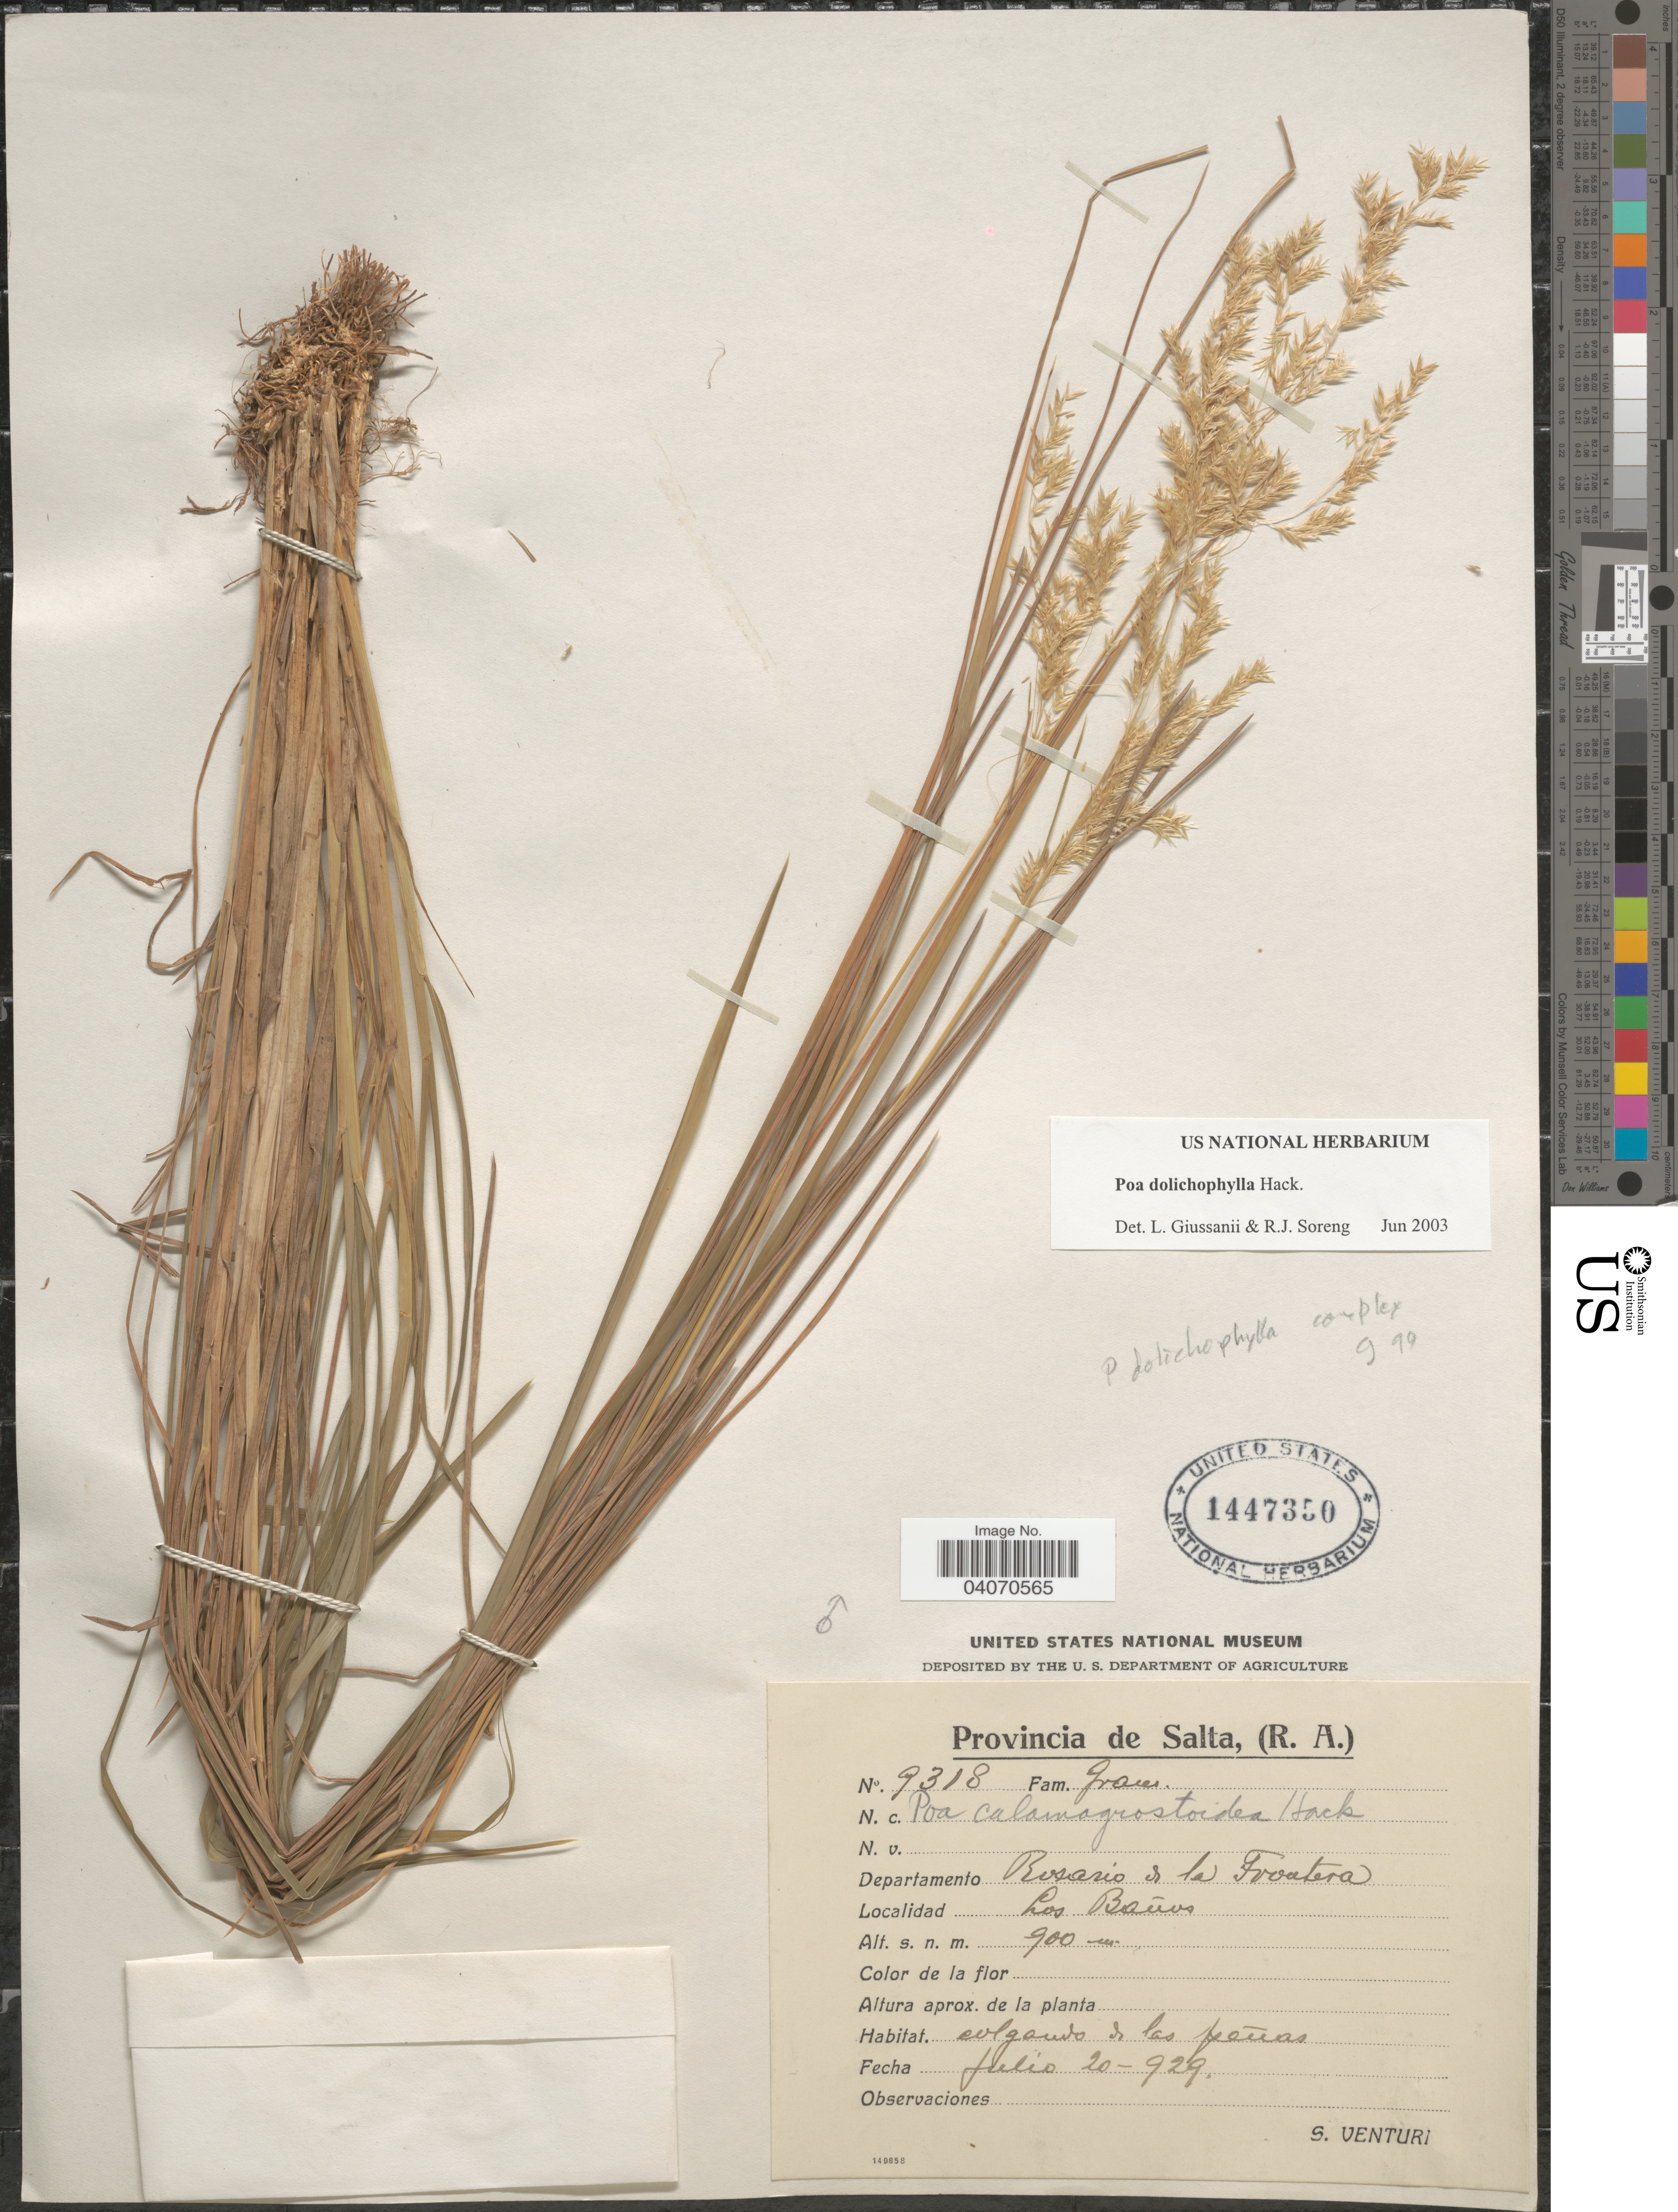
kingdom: Plantae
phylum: Tracheophyta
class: Liliopsida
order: Poales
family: Poaceae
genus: Poa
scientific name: Poa dolichophylla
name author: Hack.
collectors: S. Venturi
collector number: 9318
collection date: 1929-07-20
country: Argentina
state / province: Salta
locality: Departamento Rosario de la Frontera. Los Baños.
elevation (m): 900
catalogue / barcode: US 1447350